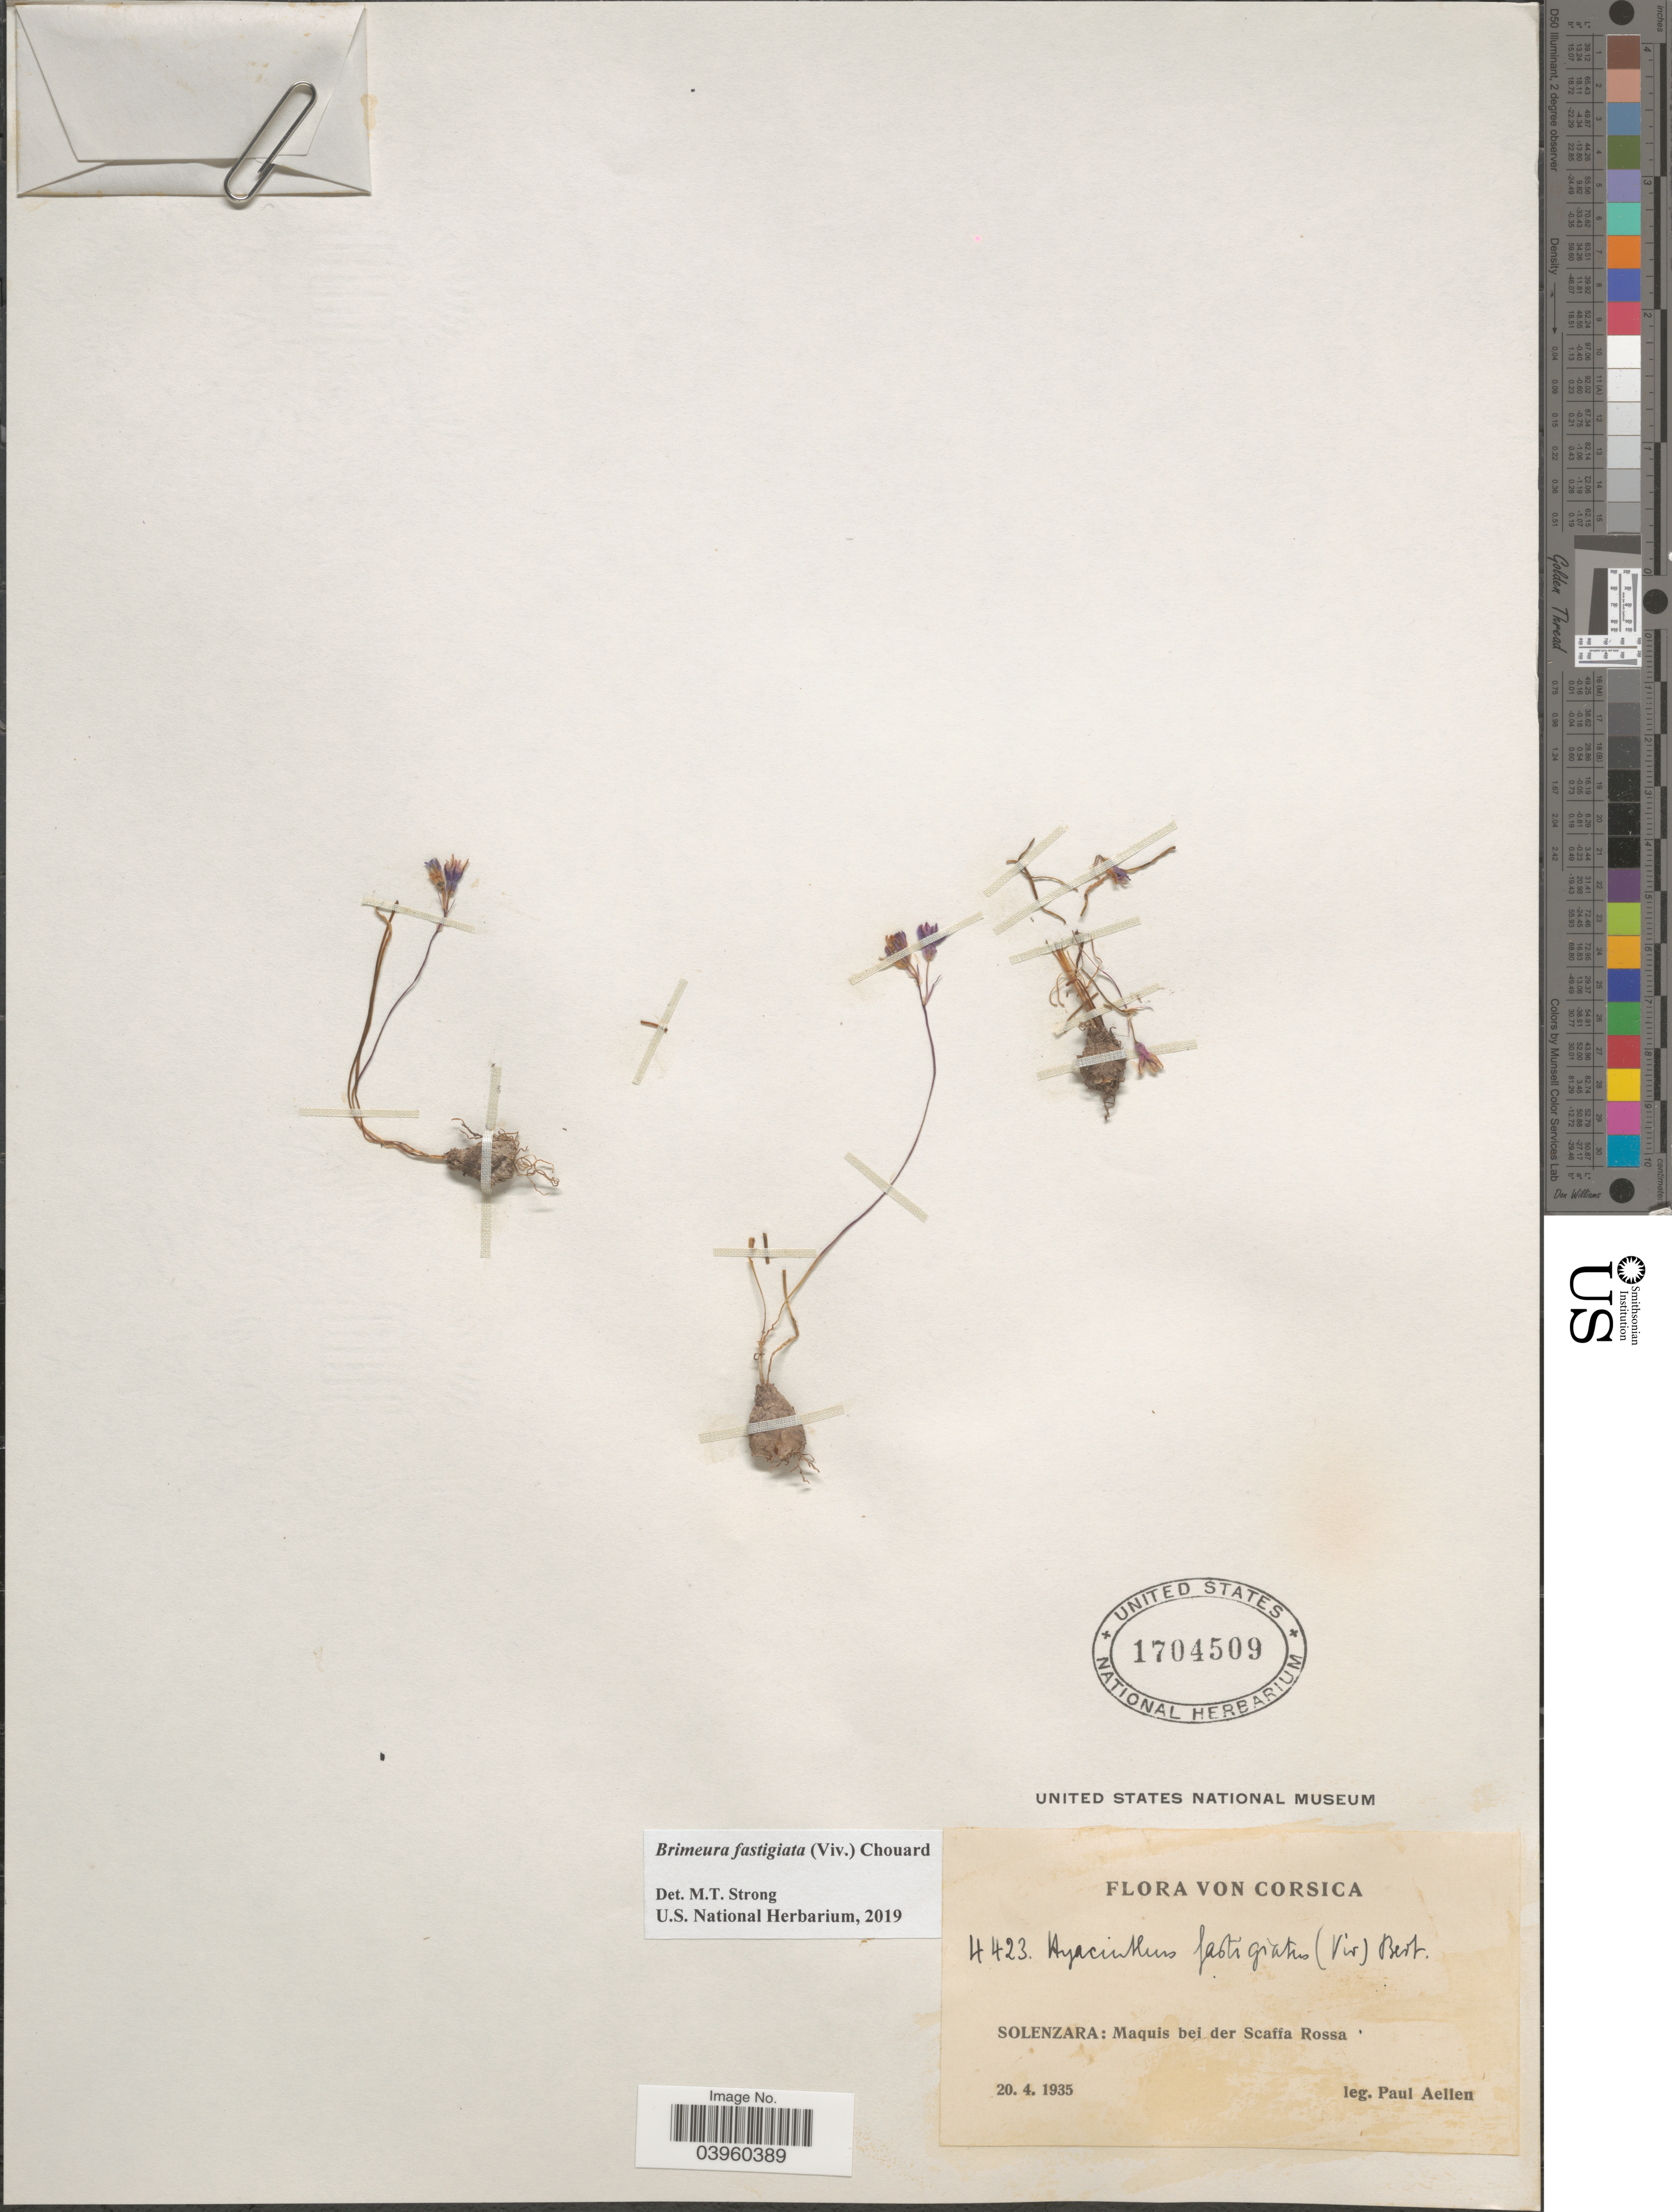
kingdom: Plantae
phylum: Tracheophyta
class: Liliopsida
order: Asparagales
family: Asparagaceae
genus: Brimeura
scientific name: Brimeura fastigiata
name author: (Viv.) Chouard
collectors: P. Aellen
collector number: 4423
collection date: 1935-04-20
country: France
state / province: Corsica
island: Corse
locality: Solenzara: Maquis bei der Scaffa Rossa.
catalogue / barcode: US 1704509